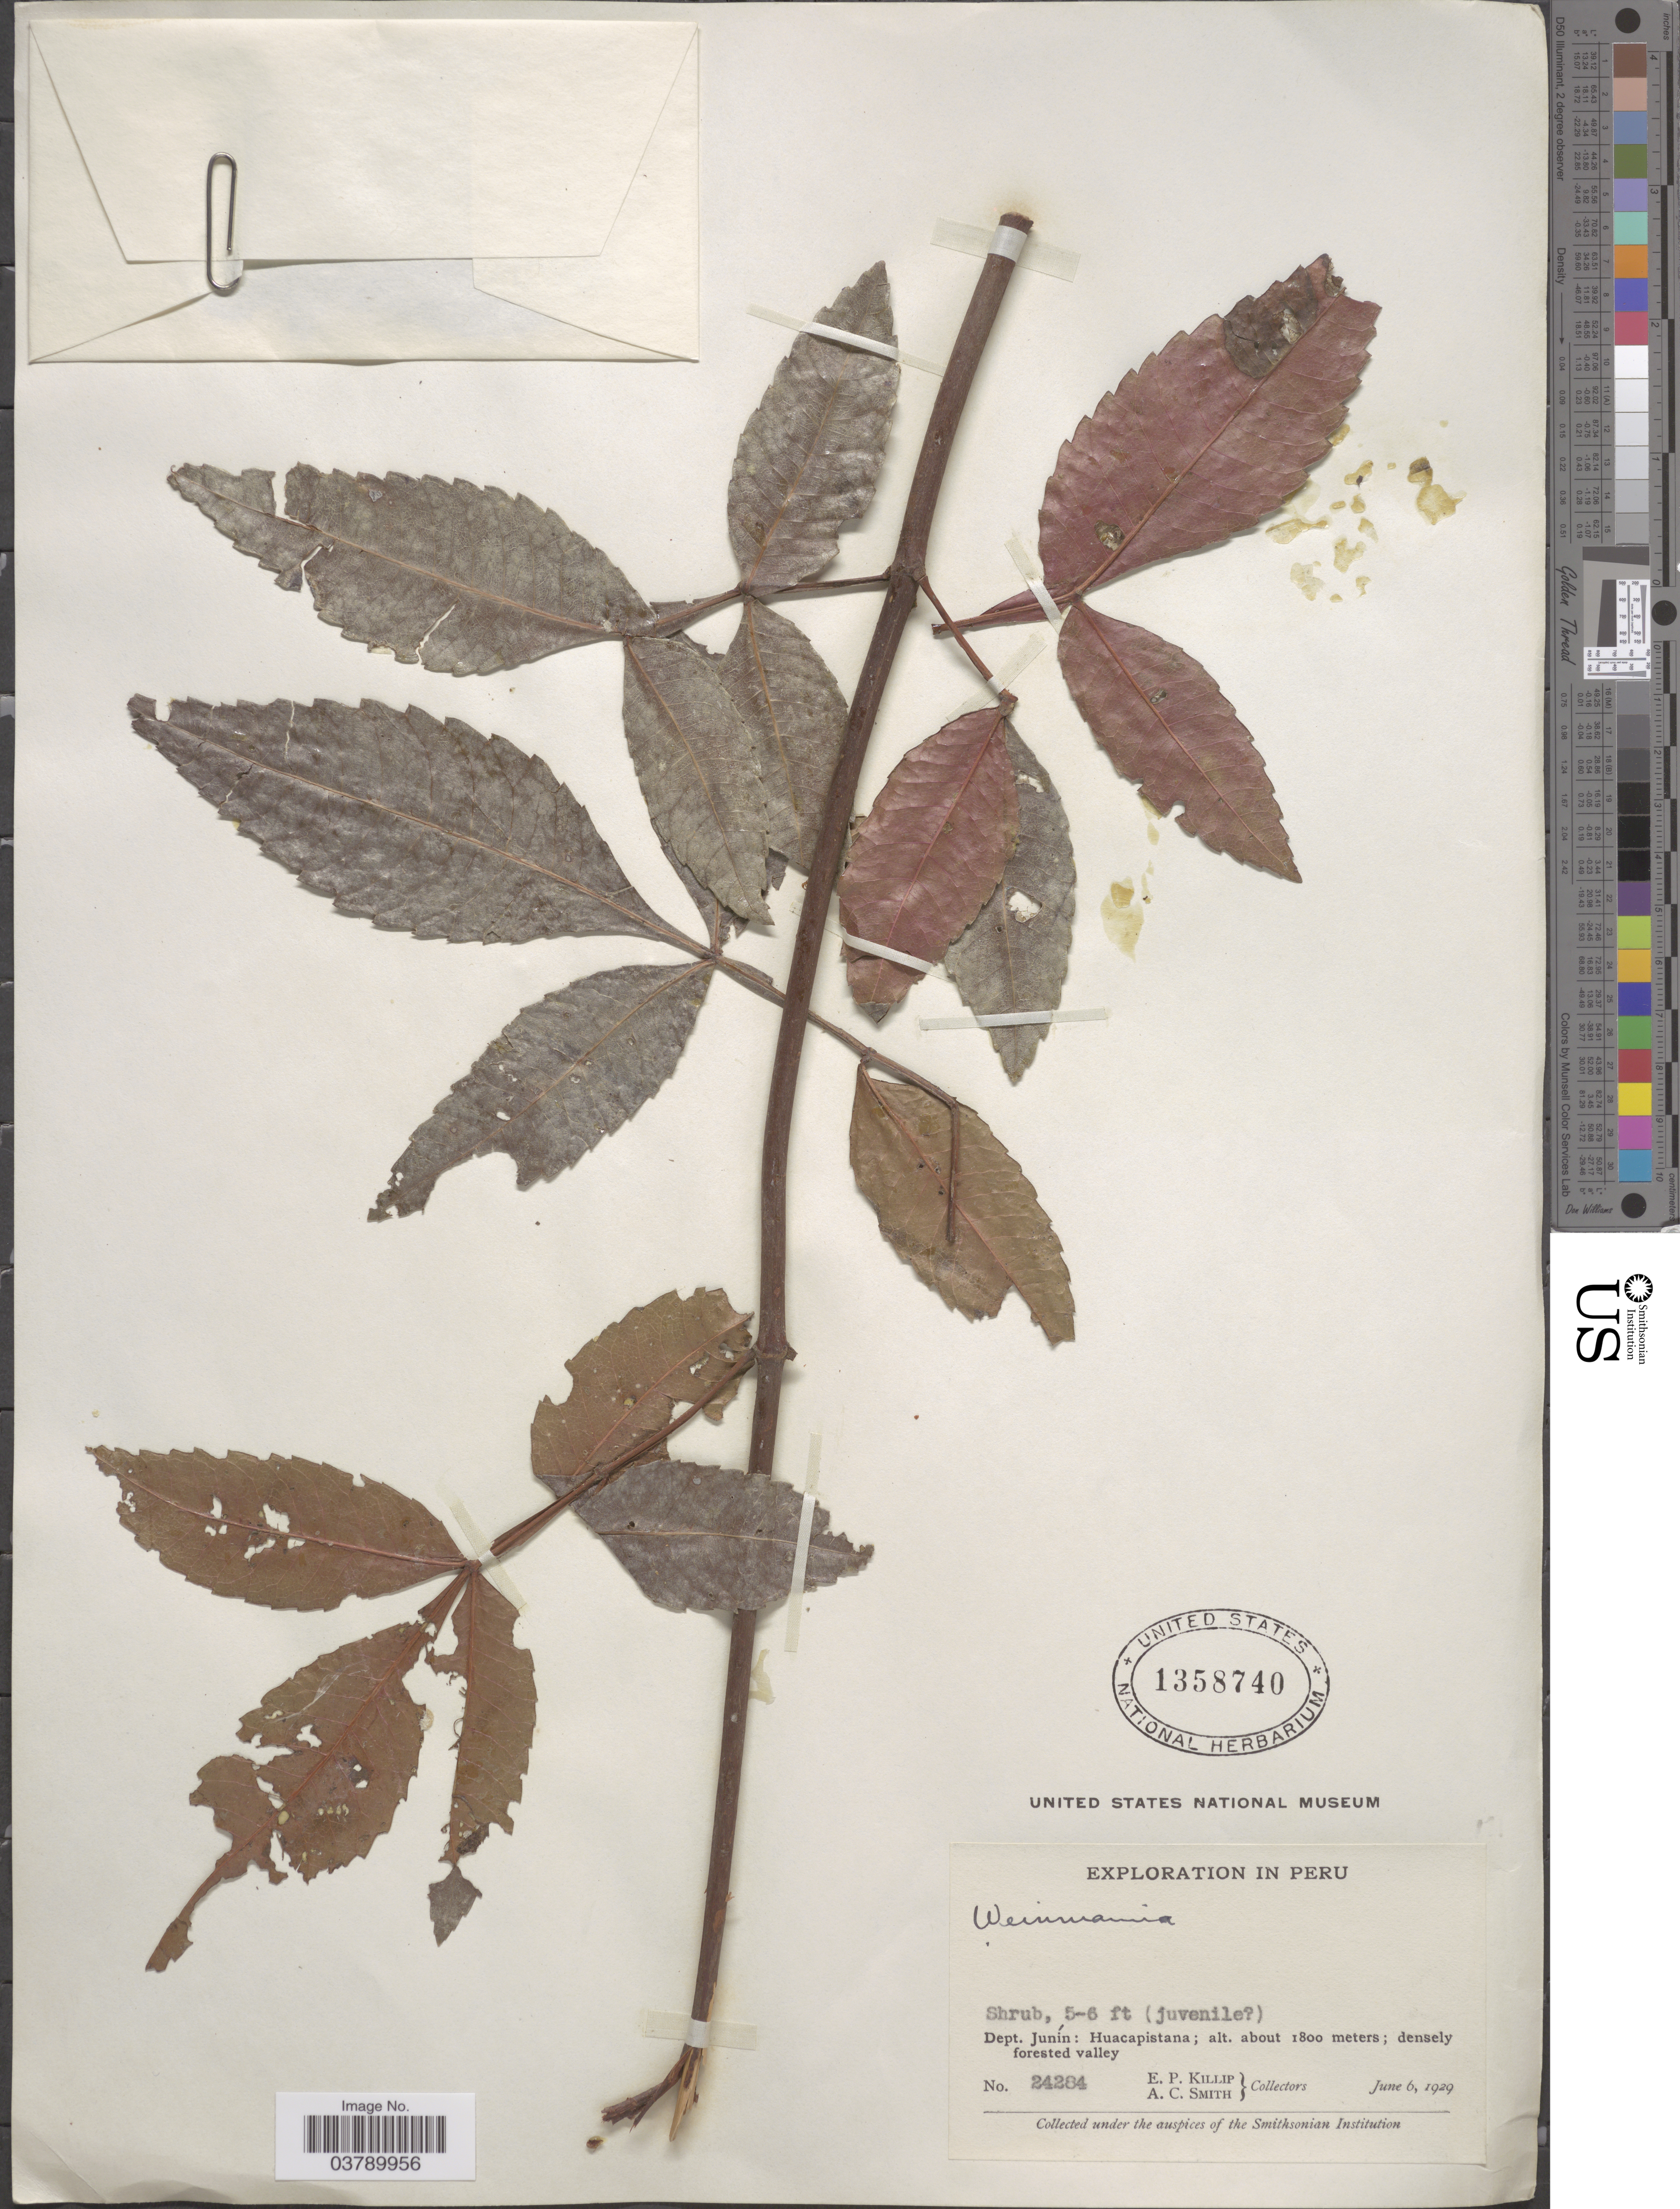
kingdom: Plantae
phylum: Tracheophyta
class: Magnoliopsida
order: Oxalidales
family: Cunoniaceae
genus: Weinmannia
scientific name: Weinmannia sp.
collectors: E. P. Killip & A. C. Smith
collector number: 24284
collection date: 1929-06-06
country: Peru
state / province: Junín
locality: Dept. Junín: Huacapistana.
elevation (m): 1800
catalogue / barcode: US 1358740